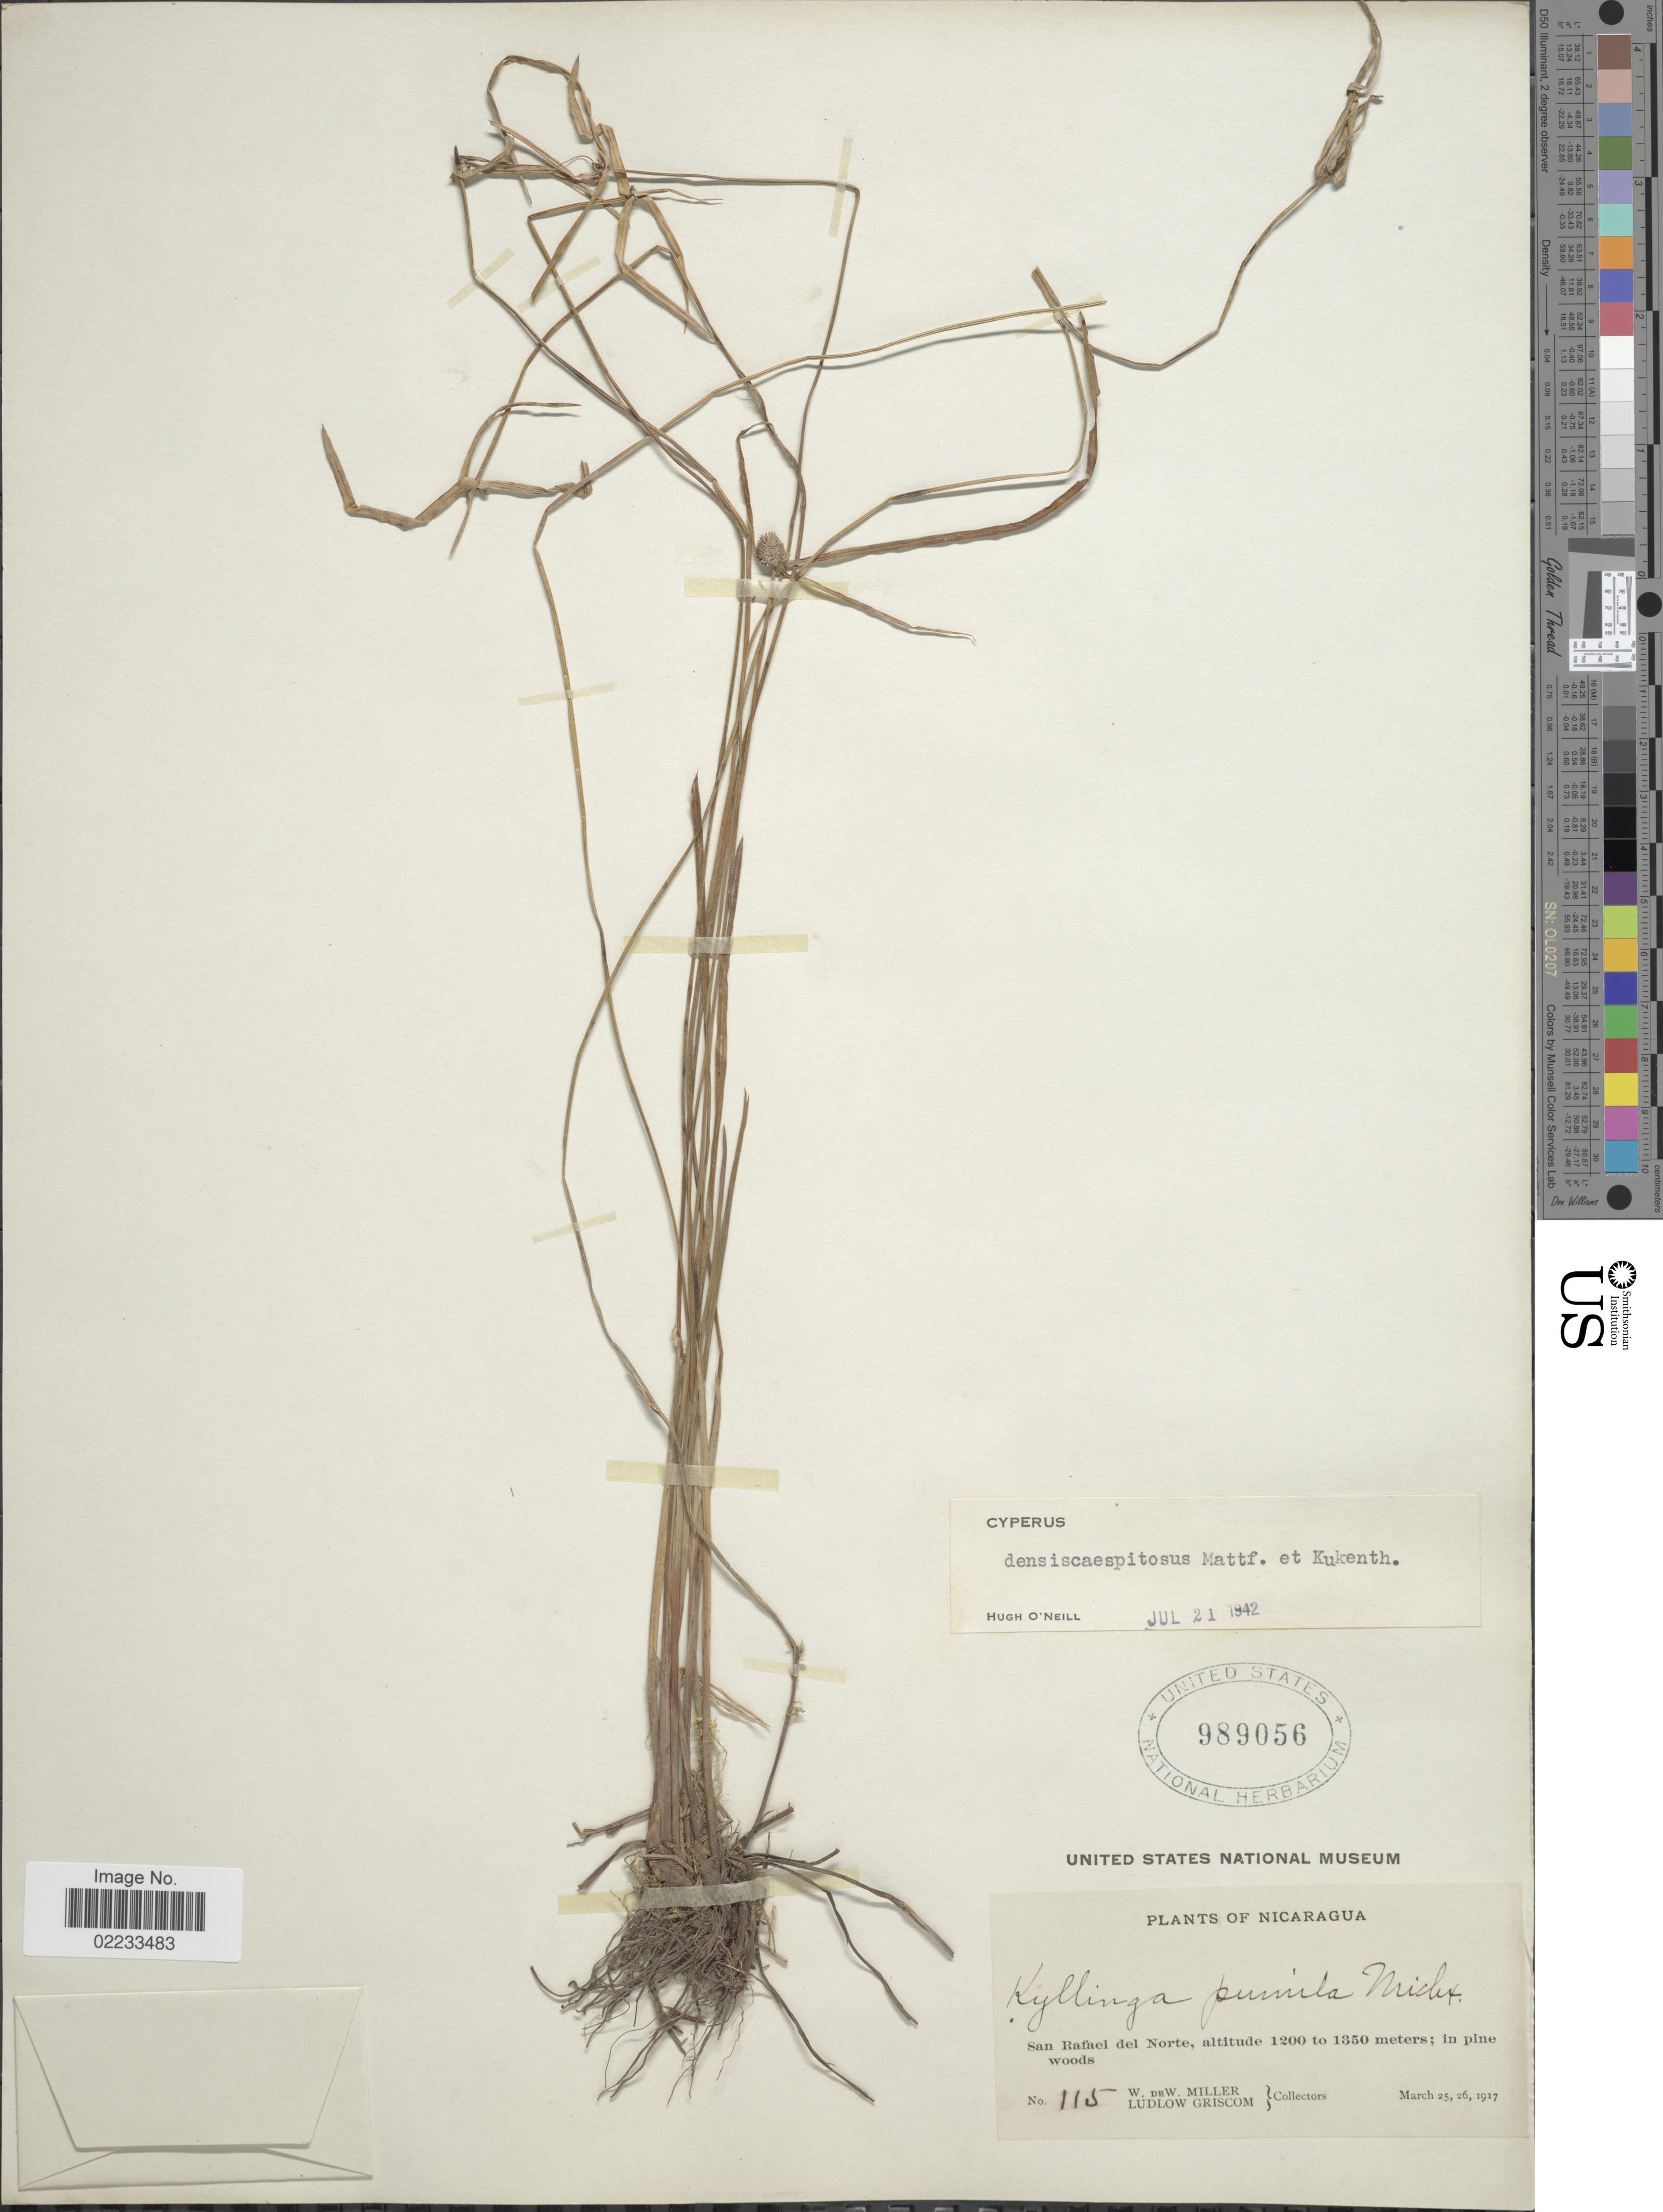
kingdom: Plantae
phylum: Tracheophyta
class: Liliopsida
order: Poales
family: Cyperaceae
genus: Cyperus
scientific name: Cyperus hortensis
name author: (Salzm. ex Steud.) Dorr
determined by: Strong, Mark T., (BOT), Smithsonian Institution - National Museum of Natural History (UNITED STATES)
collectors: W. Miller & L. Griscom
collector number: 115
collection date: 1914-03-25/1917-03-26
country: Nicaragua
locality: San Rafael del Norte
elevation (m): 1200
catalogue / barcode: US 989056